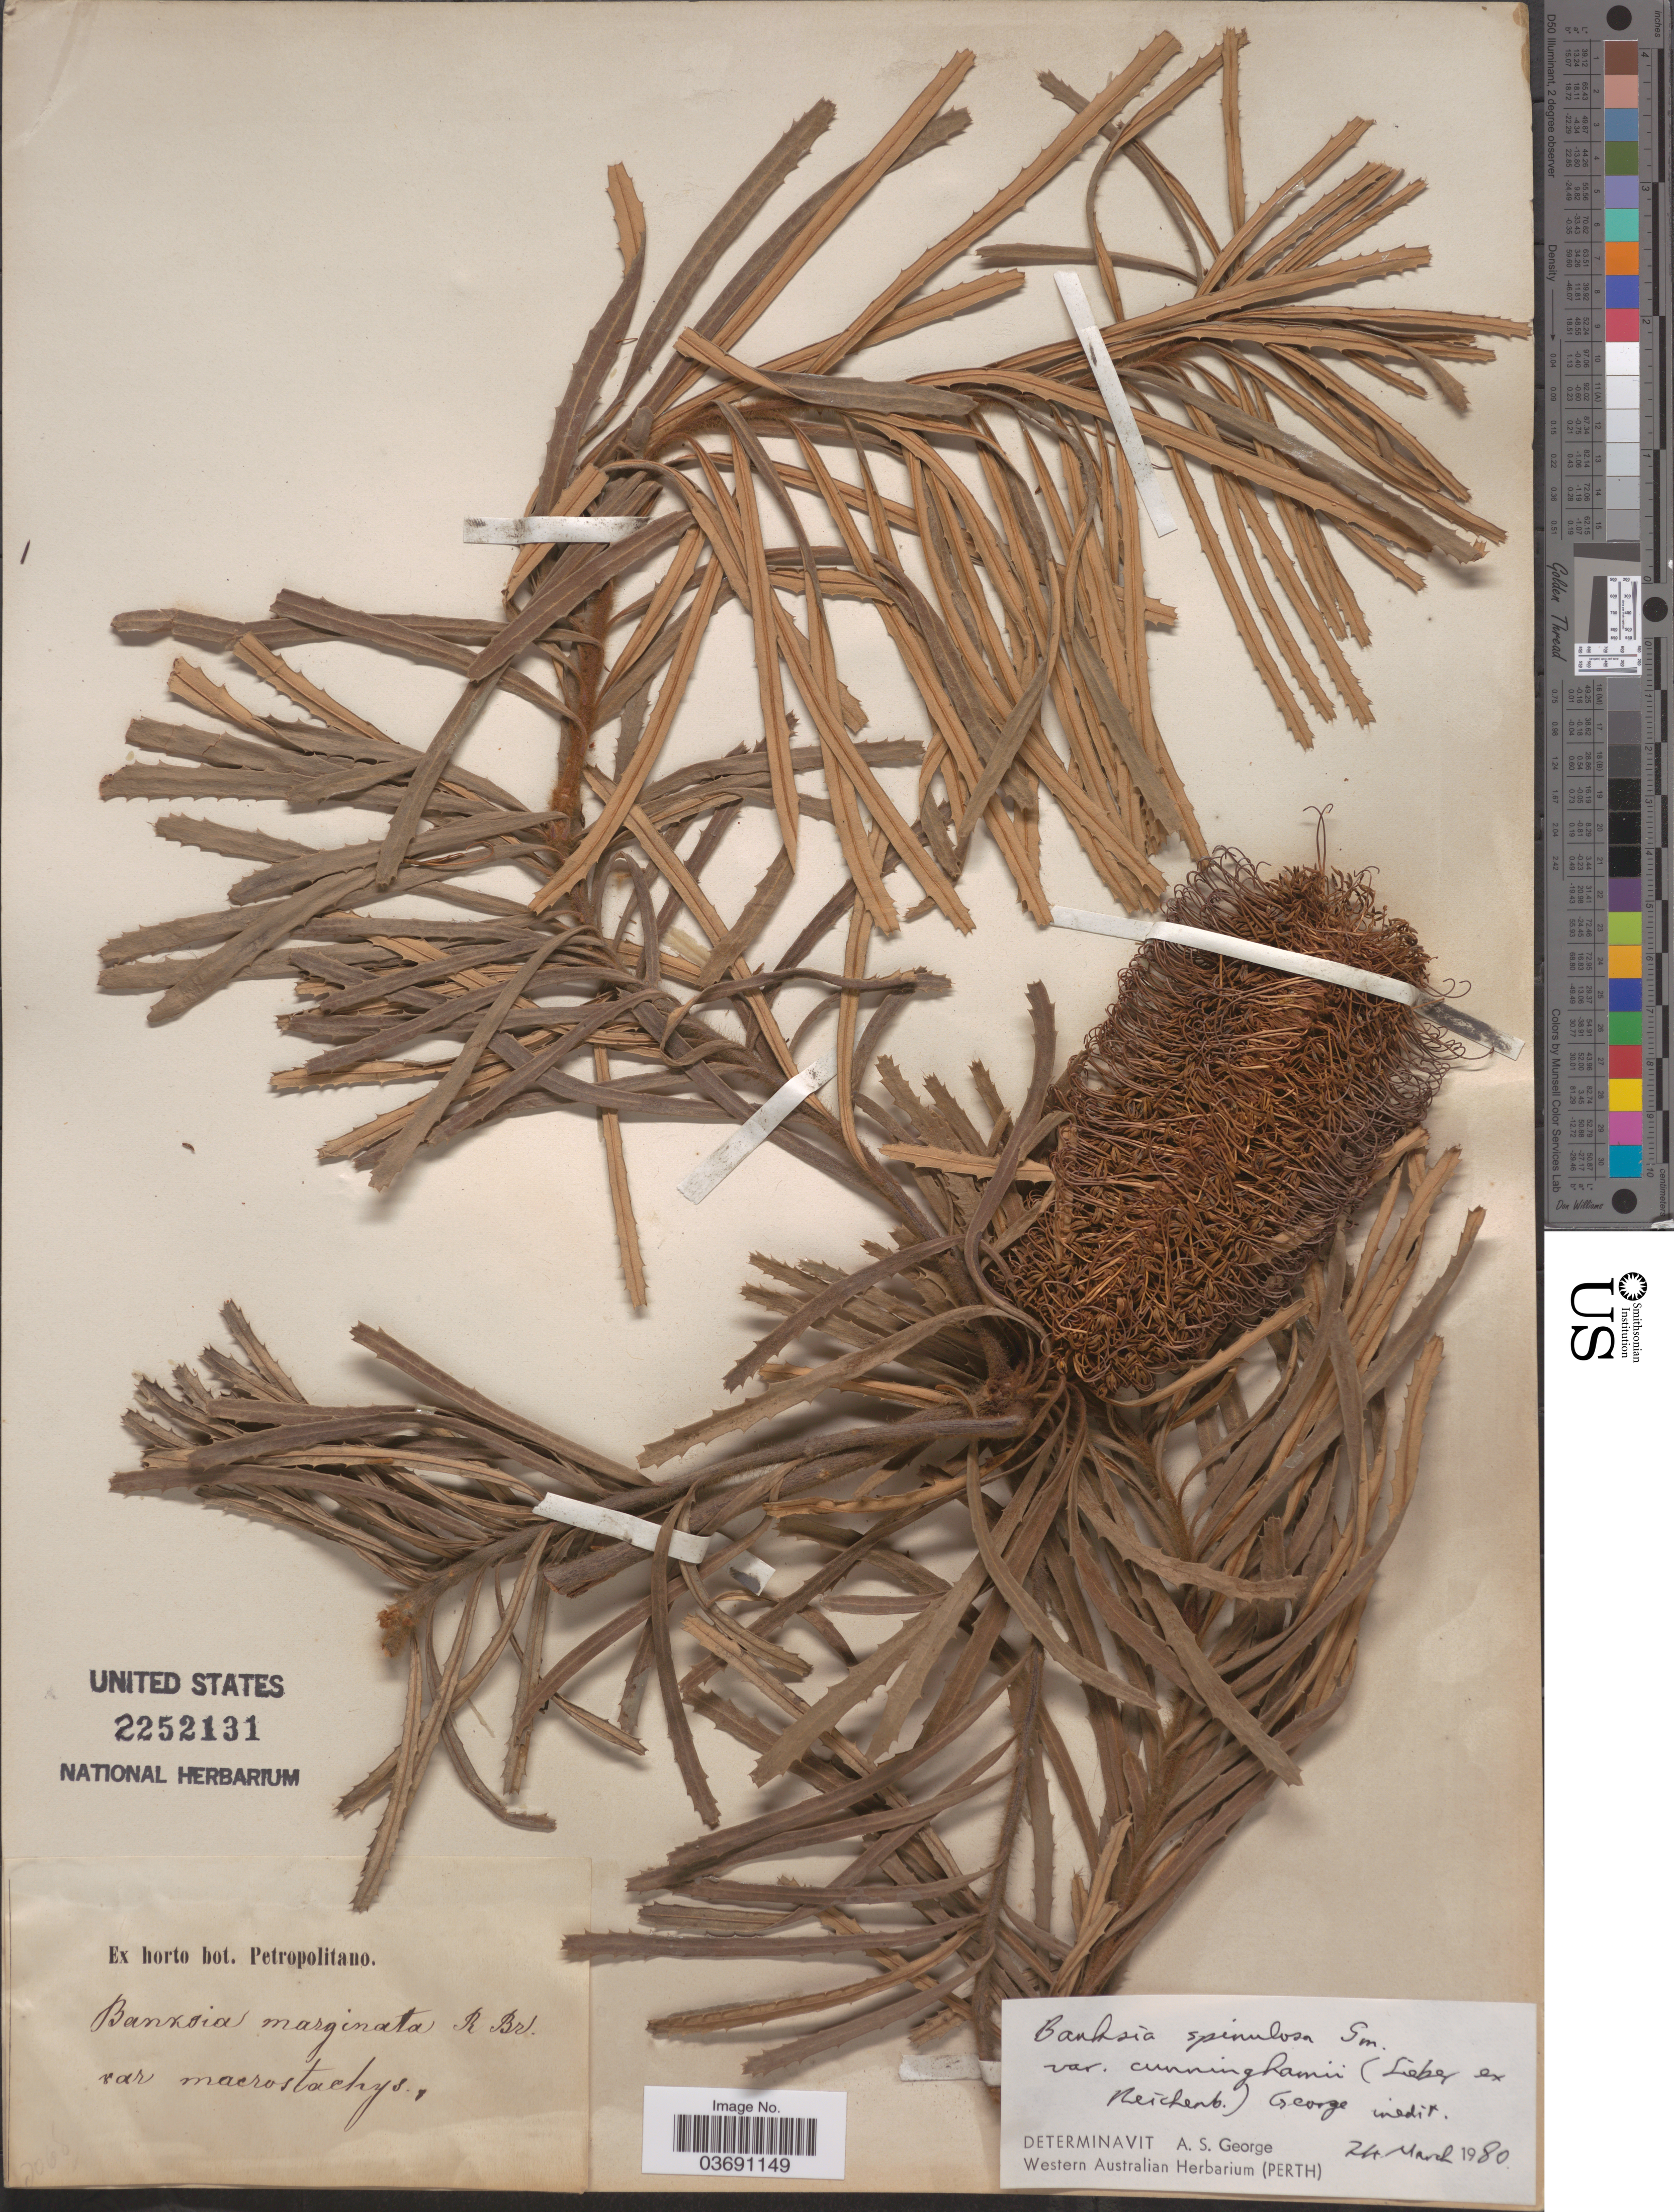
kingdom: Plantae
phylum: Tracheophyta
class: Magnoliopsida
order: Proteales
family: Proteaceae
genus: Banksia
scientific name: Banksia spinulosa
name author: Sm.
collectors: ex Horto Bot. Petropolitano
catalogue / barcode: US 2252131